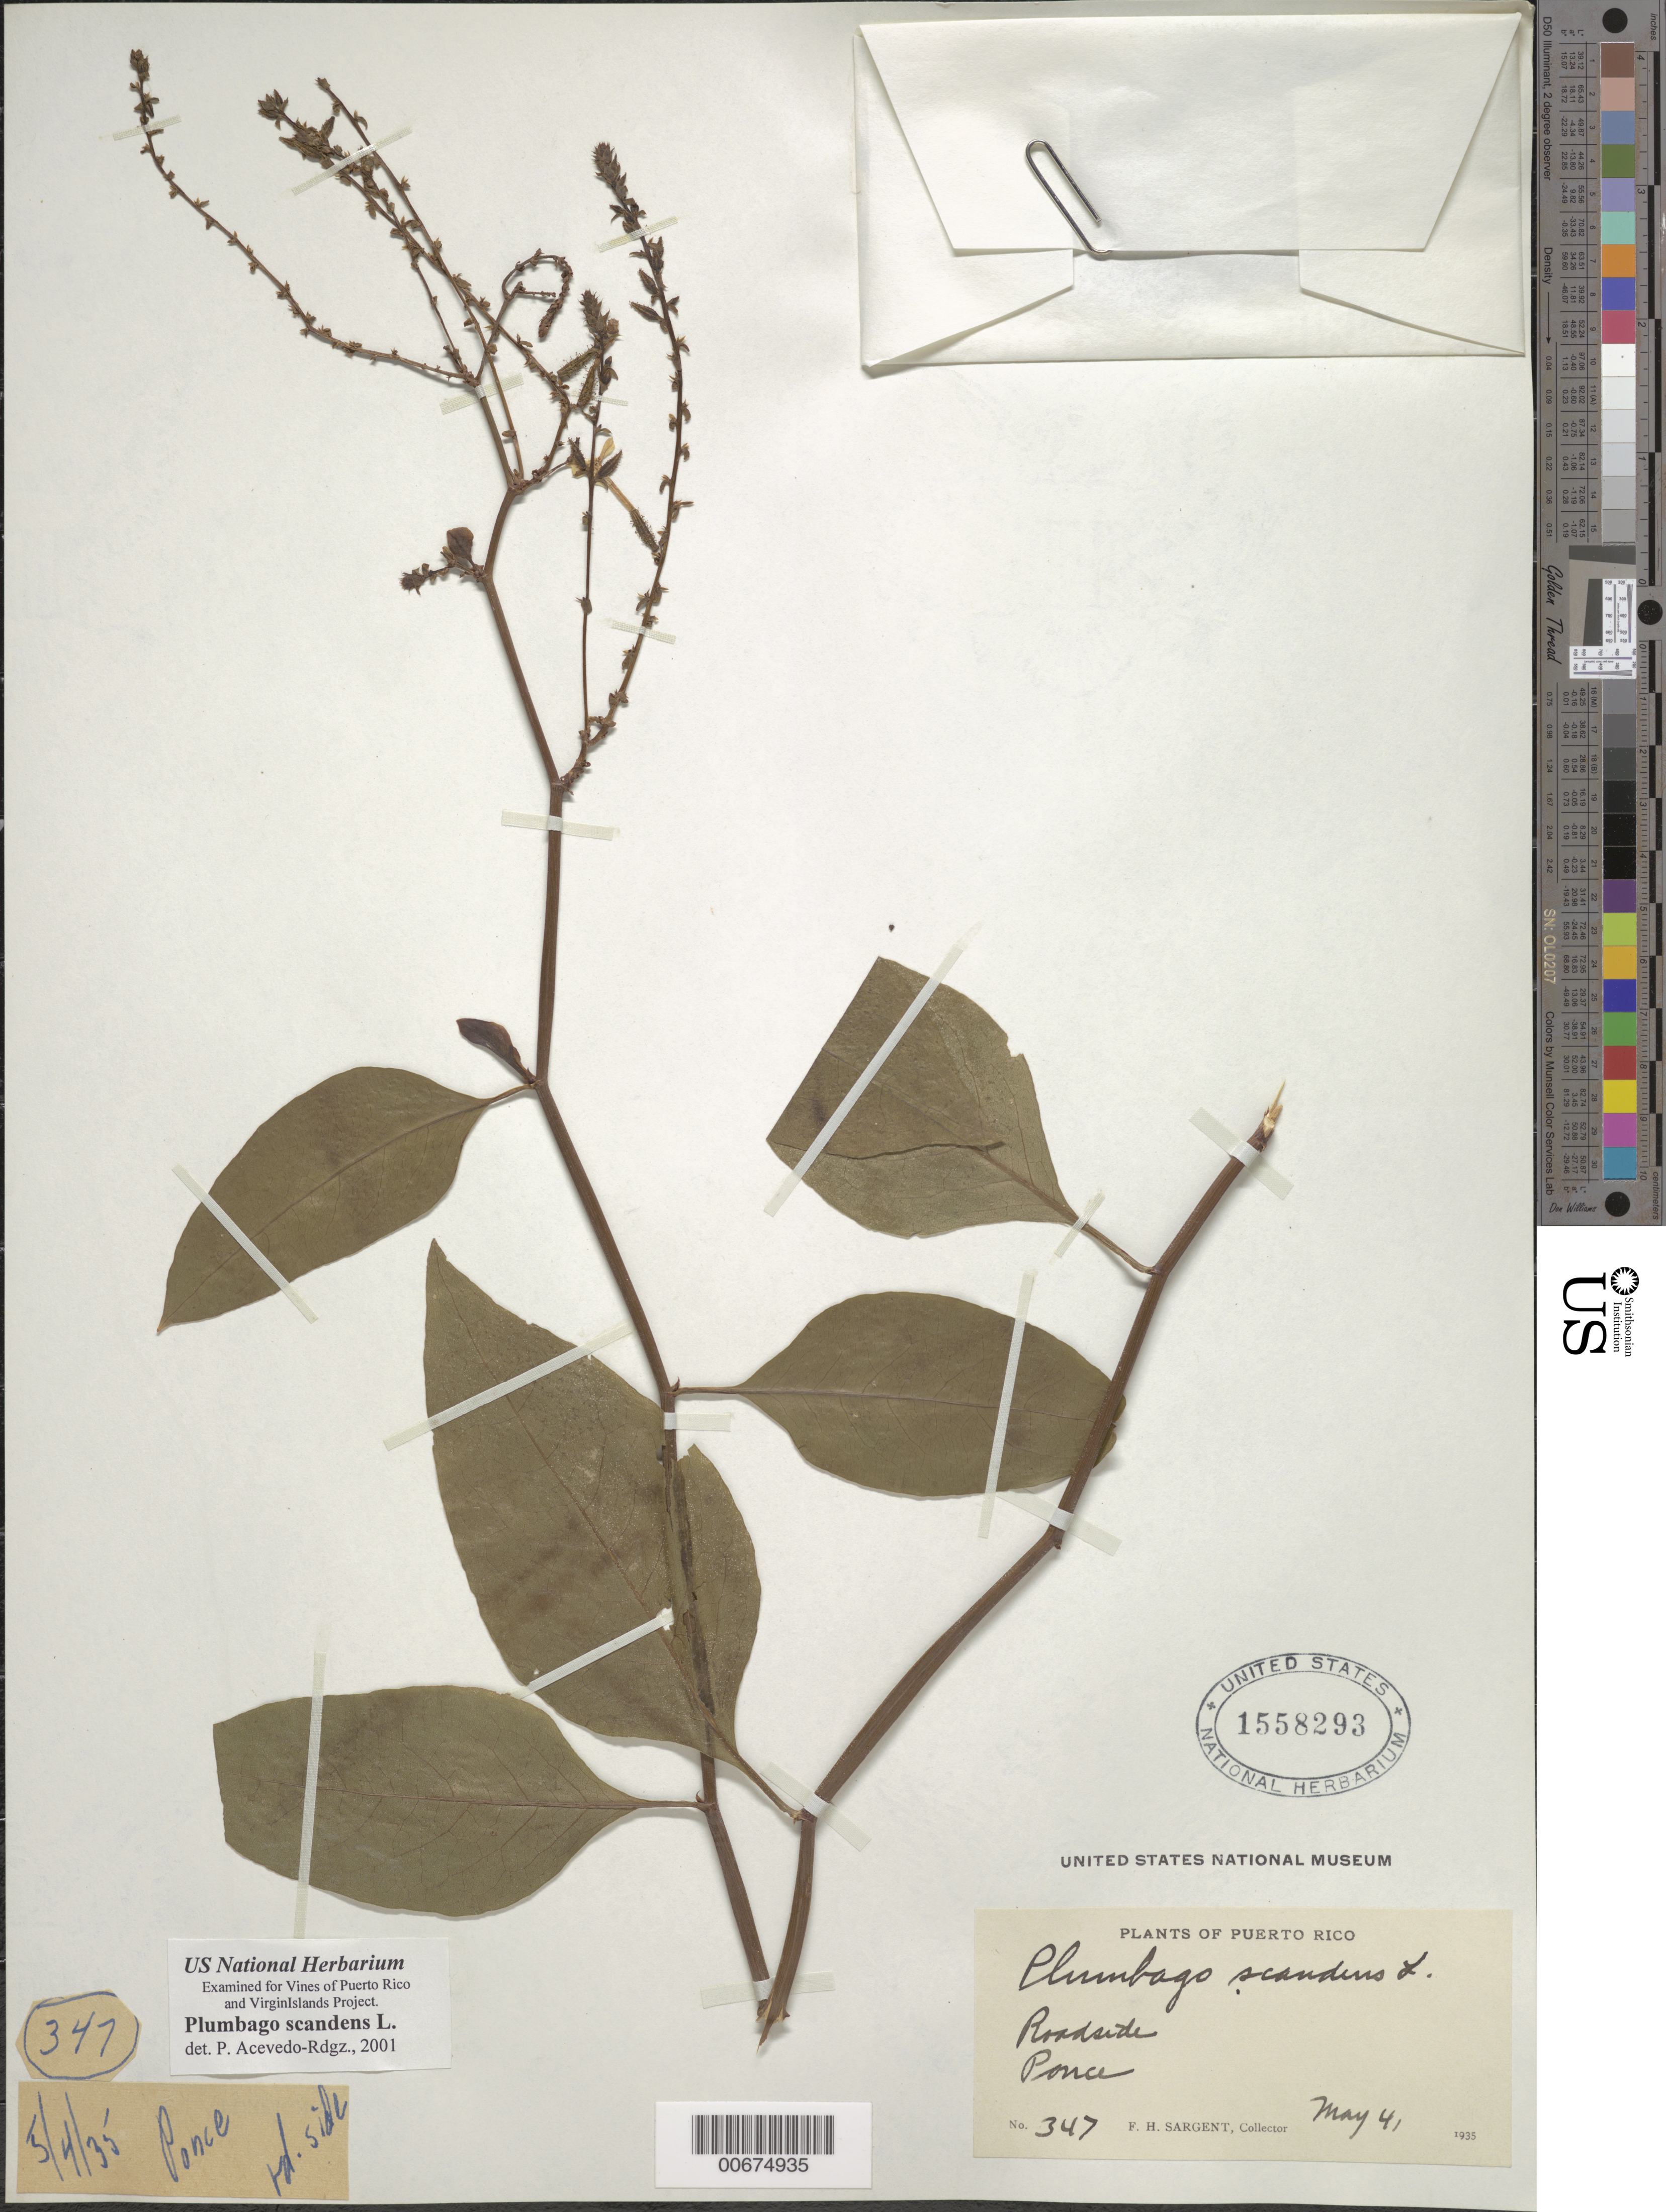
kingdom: Plantae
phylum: Tracheophyta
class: Magnoliopsida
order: Caryophyllales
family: Plumbaginaceae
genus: Plumbago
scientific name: Plumbago scandens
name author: L.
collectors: F. H. Sargent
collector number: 347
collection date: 1935-05-04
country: Puerto Rico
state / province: Ponce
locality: Roadside.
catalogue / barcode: US 1558293